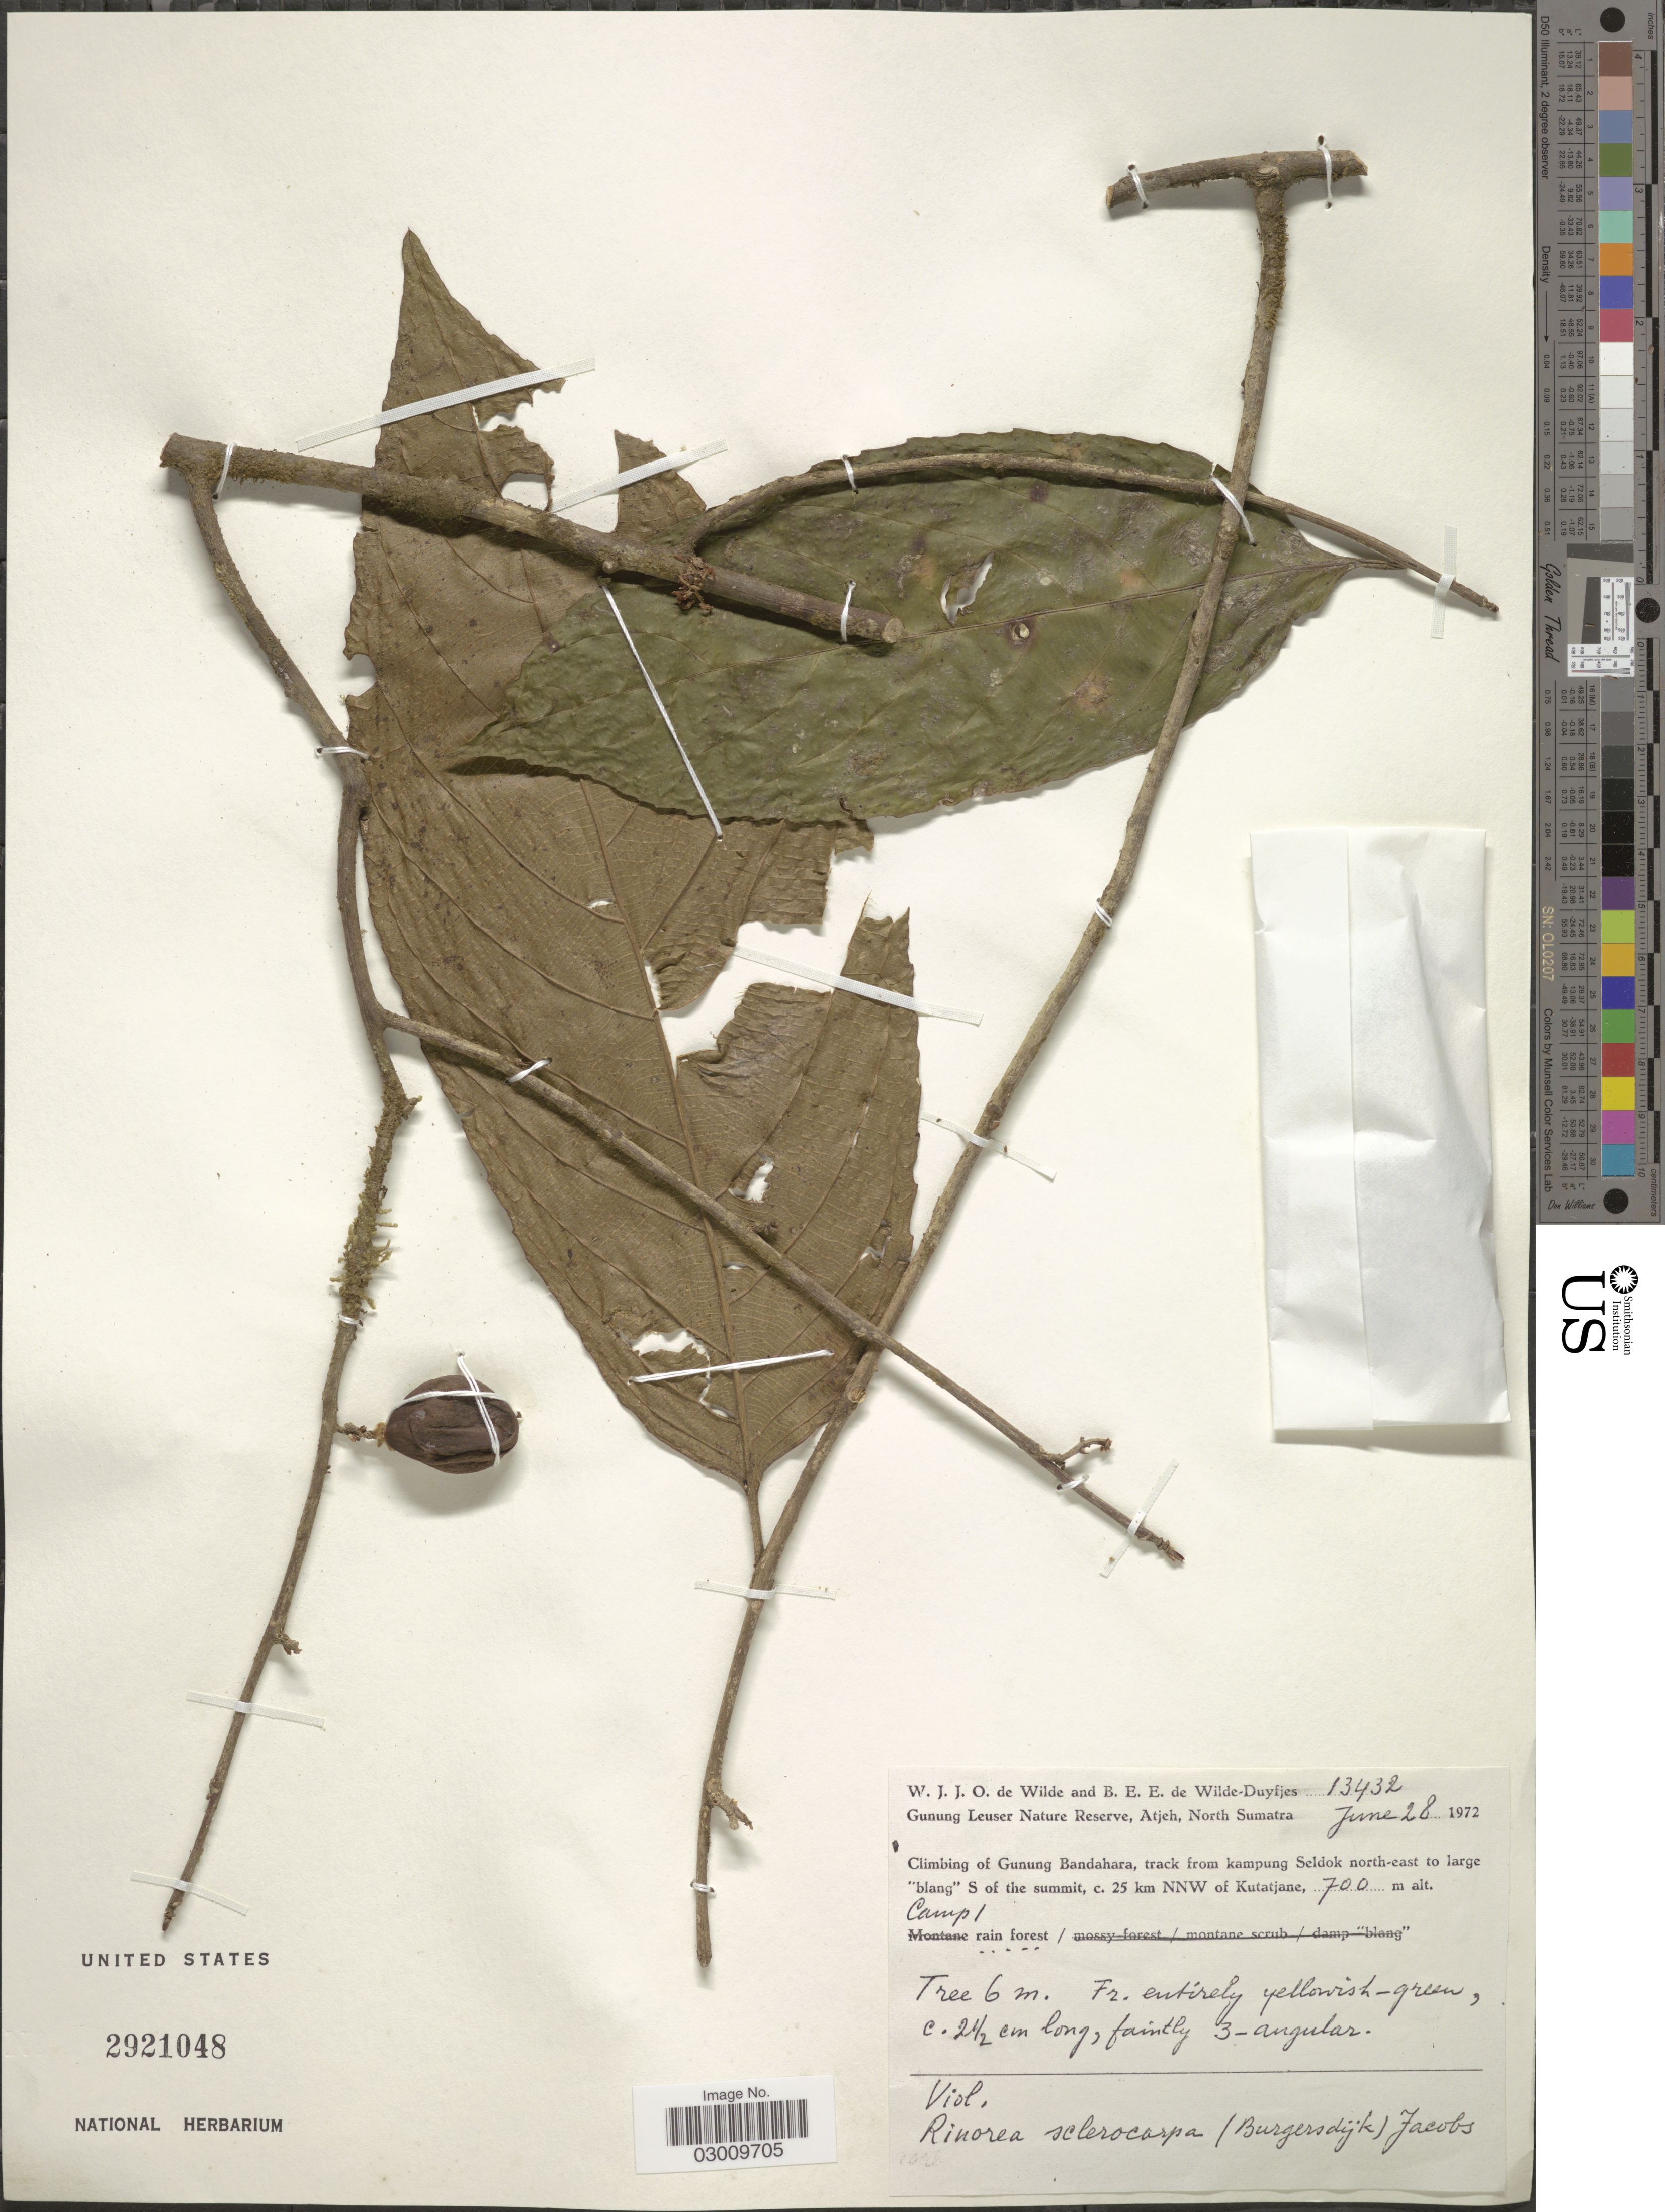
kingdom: Plantae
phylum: Tracheophyta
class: Magnoliopsida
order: Malpighiales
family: Violaceae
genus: Rinorea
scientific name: Rinorea sclerocarpa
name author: (Burgersd.) M. Jacobs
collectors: W. J. de Wilde & B. E. de Wilde-Duyfjes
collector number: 13432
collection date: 1972-06-28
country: Indonesia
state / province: Sumatra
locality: Gunung Leuser Nature Reserve, Atjeh, North Sumatra. Climbing Gunung Bandahara, track from kampung Seldok north-east to large "blang" S of the summit, c. 25 km NNW of Kutatjane. Camp 1.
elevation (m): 700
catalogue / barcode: US 2921048